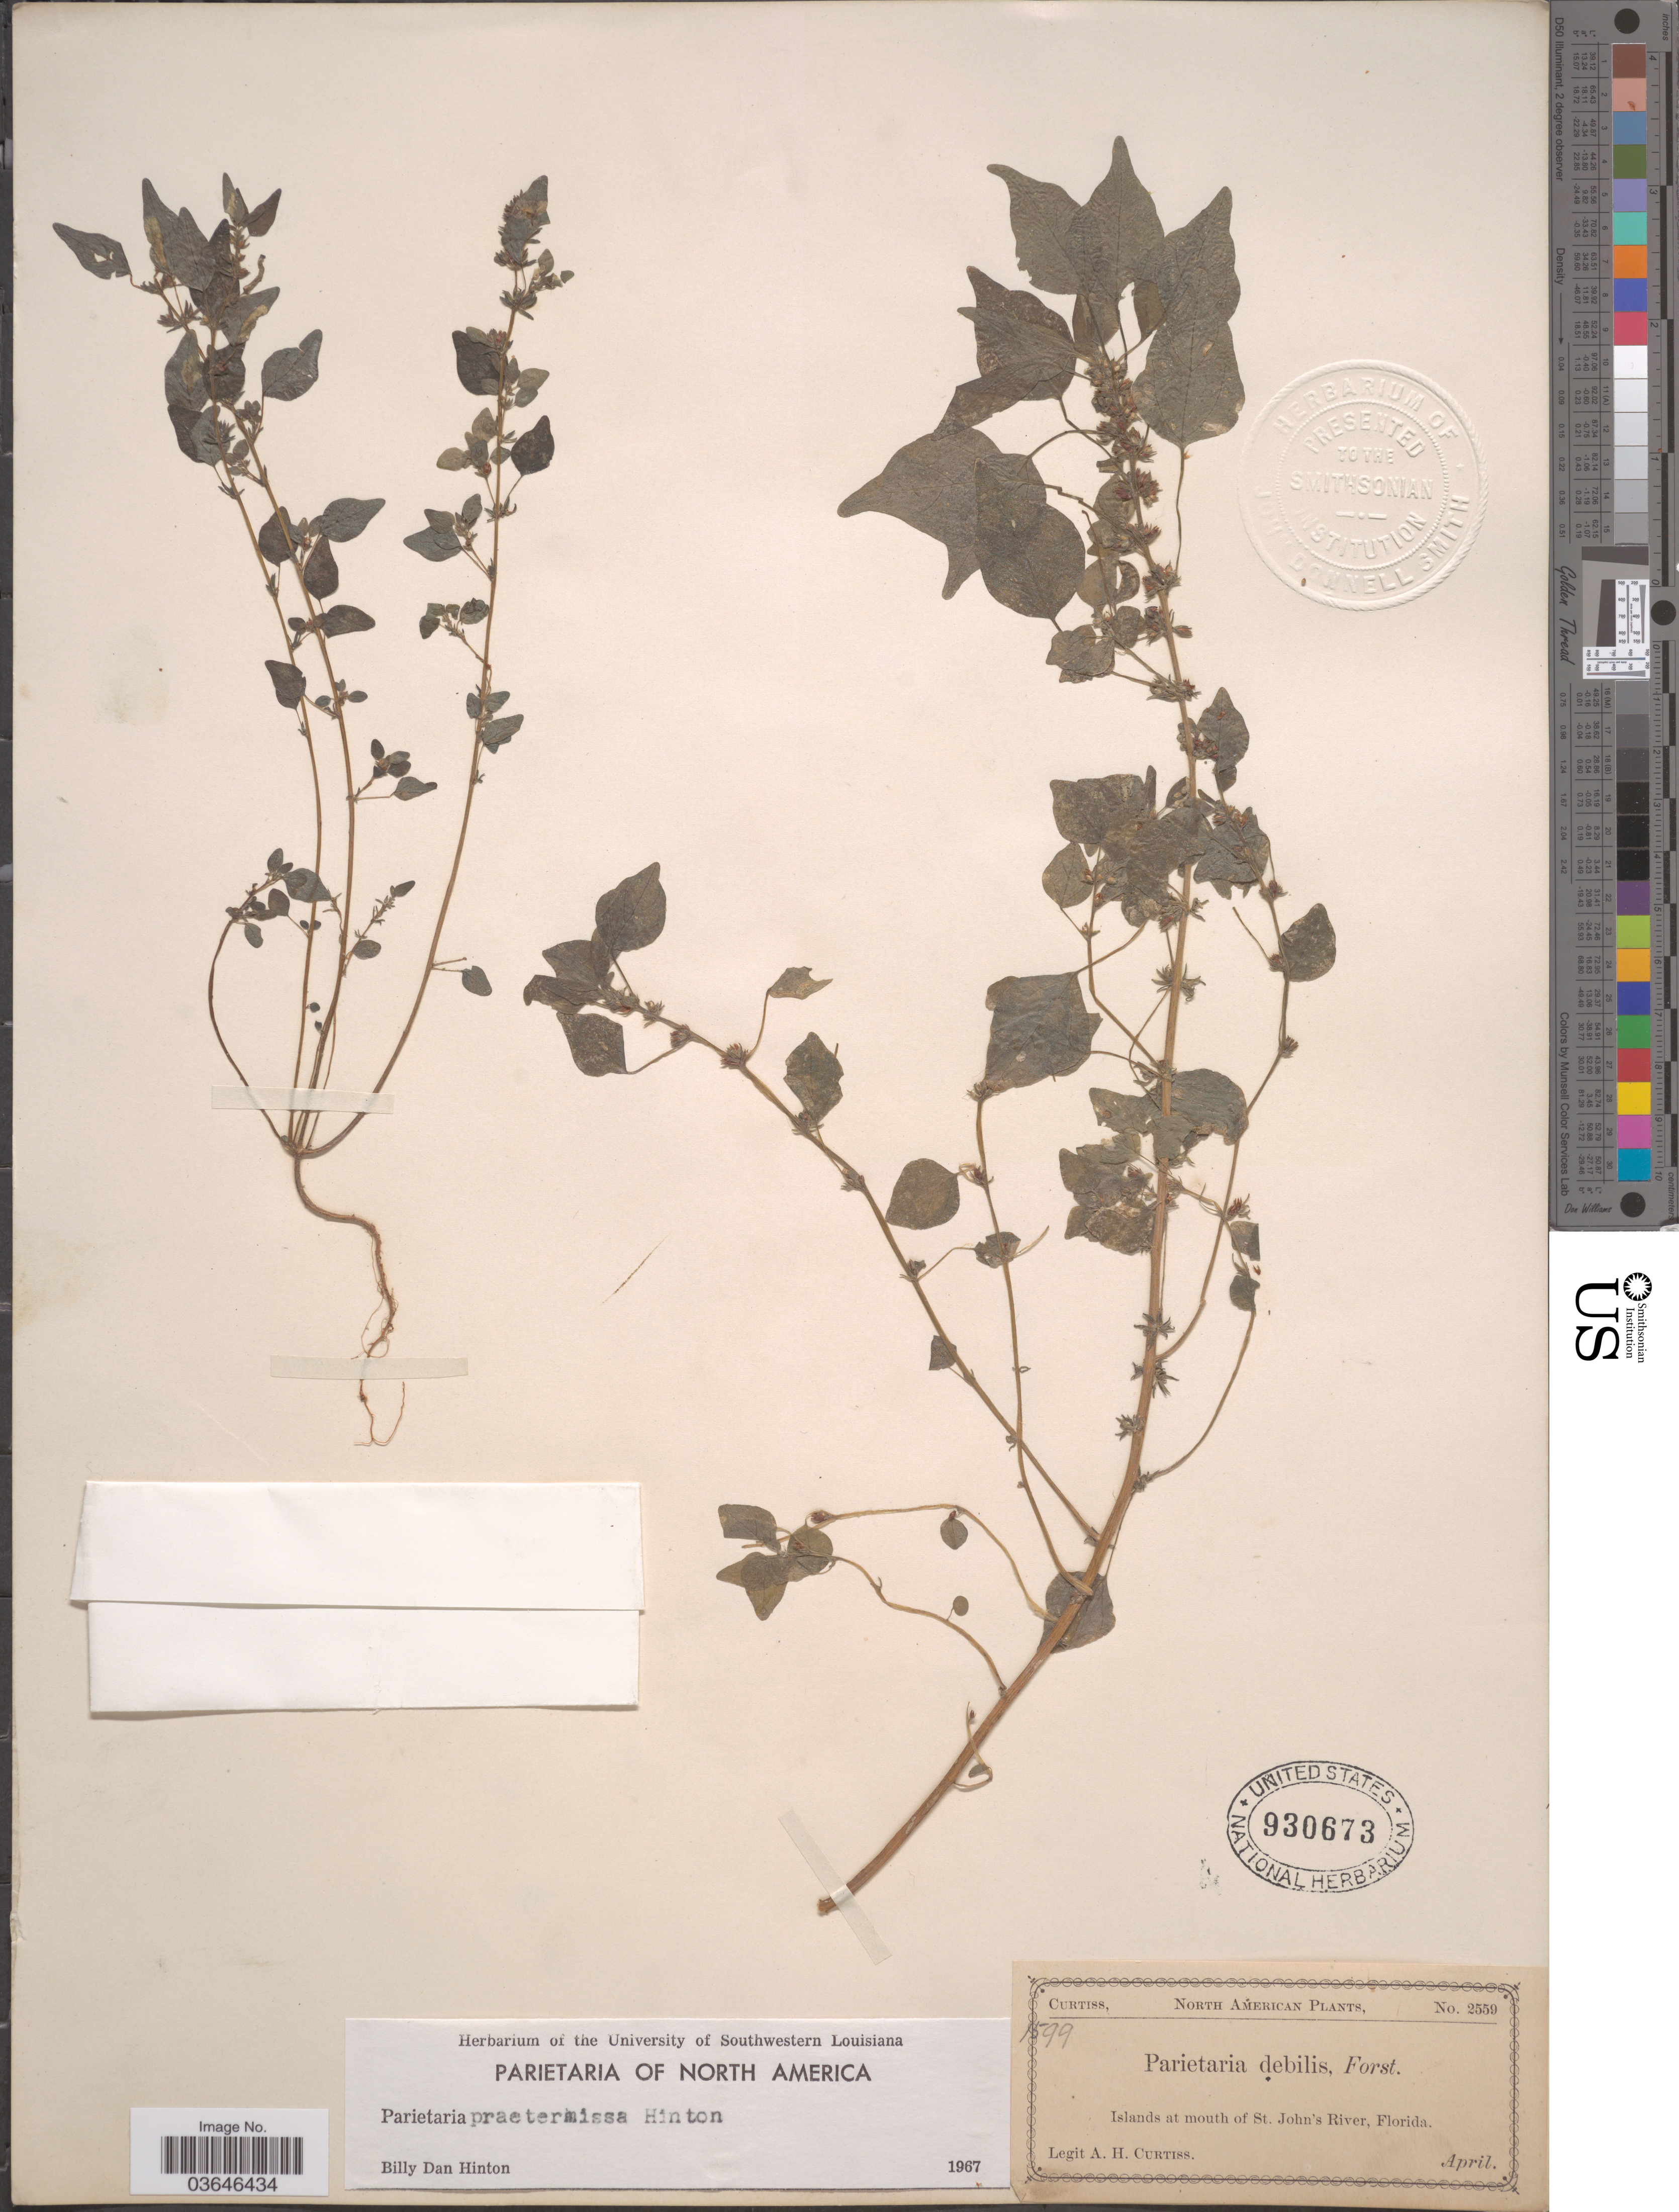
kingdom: Plantae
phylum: Tracheophyta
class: Magnoliopsida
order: Rosales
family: Urticaceae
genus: Parietaria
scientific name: Parietaria praetermissa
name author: Hinton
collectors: A. H. Curtiss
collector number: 2559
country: United States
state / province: Florida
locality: Islands at mouth of St. John's River.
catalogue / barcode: US 930673